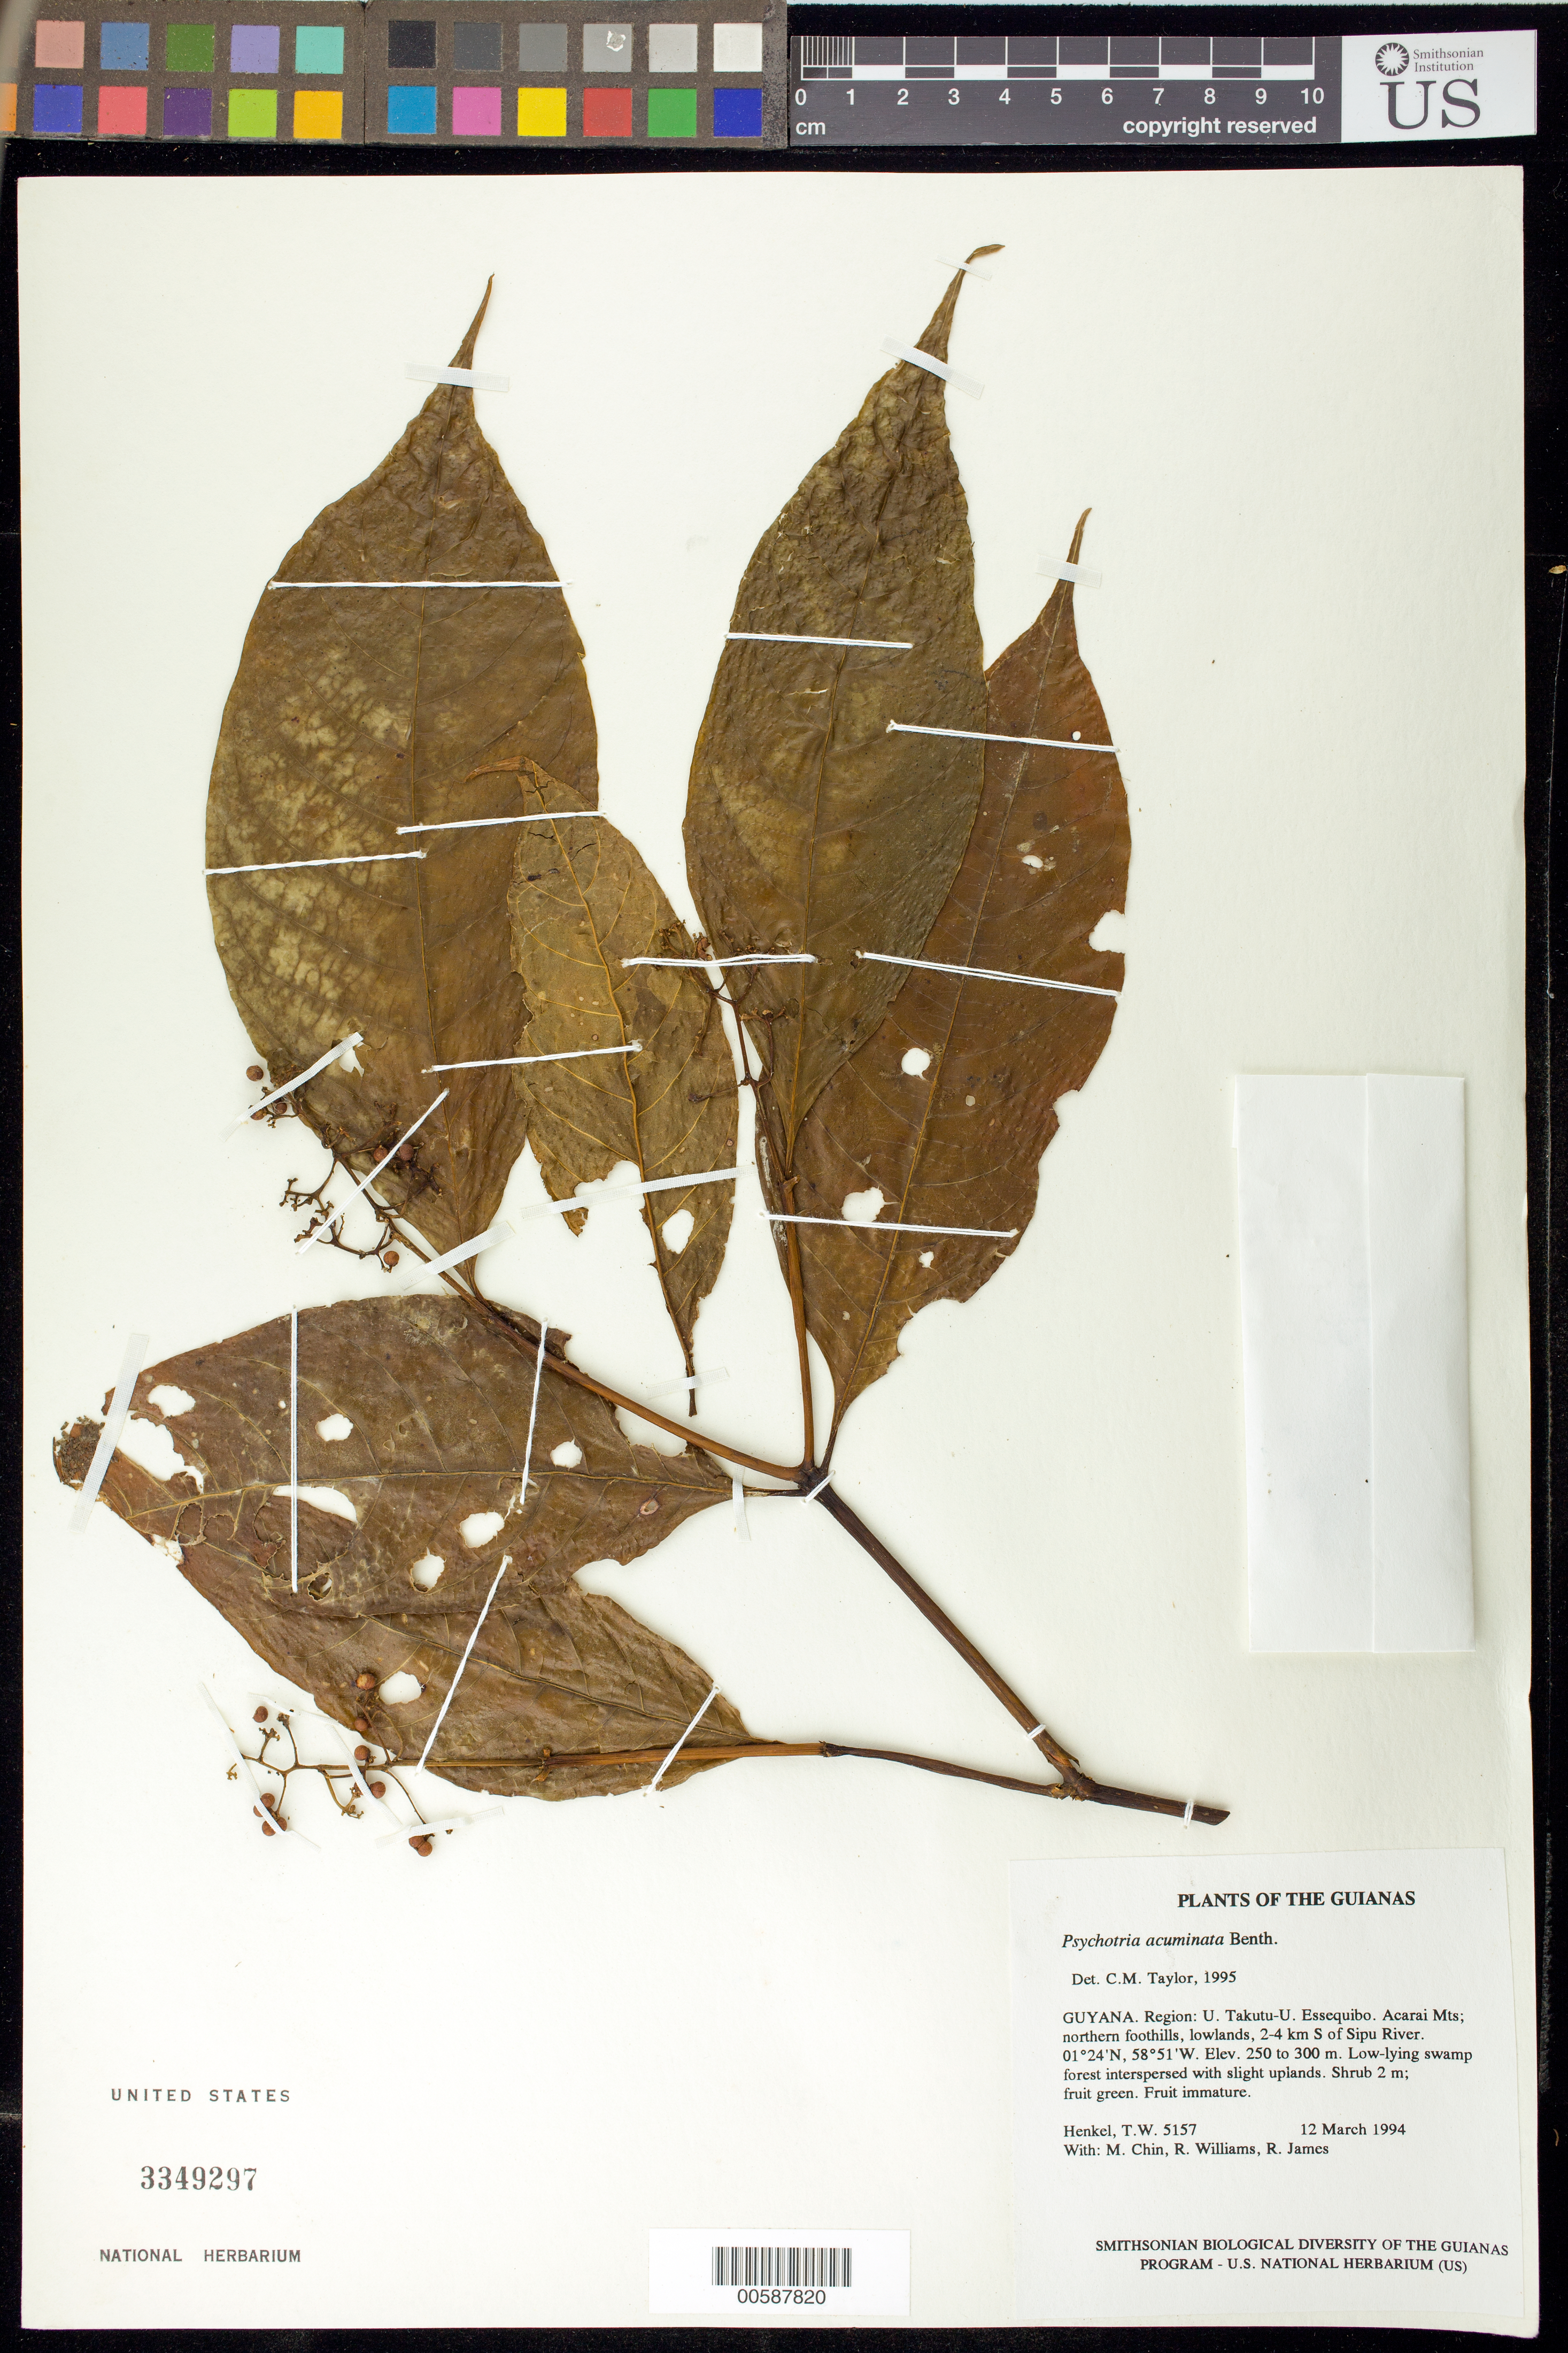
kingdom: Plantae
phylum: Tracheophyta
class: Magnoliopsida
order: Gentianales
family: Rubiaceae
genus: Palicourea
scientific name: Palicourea acuminata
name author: (Benth.) Borhidi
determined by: Kirkbride, J. H., Jr.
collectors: T. Henkel, M. Chin, R. Williams & R. James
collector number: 5157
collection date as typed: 12 March 1994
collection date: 1994-03-12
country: Guyana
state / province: U. Takutu-U. Essequibo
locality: Acarai Mts; northern foothills, lowlands, 2-4 km S of Sipu River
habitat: Low-lying swamp forest interspersed with slight uplands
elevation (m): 250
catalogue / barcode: US 3349297